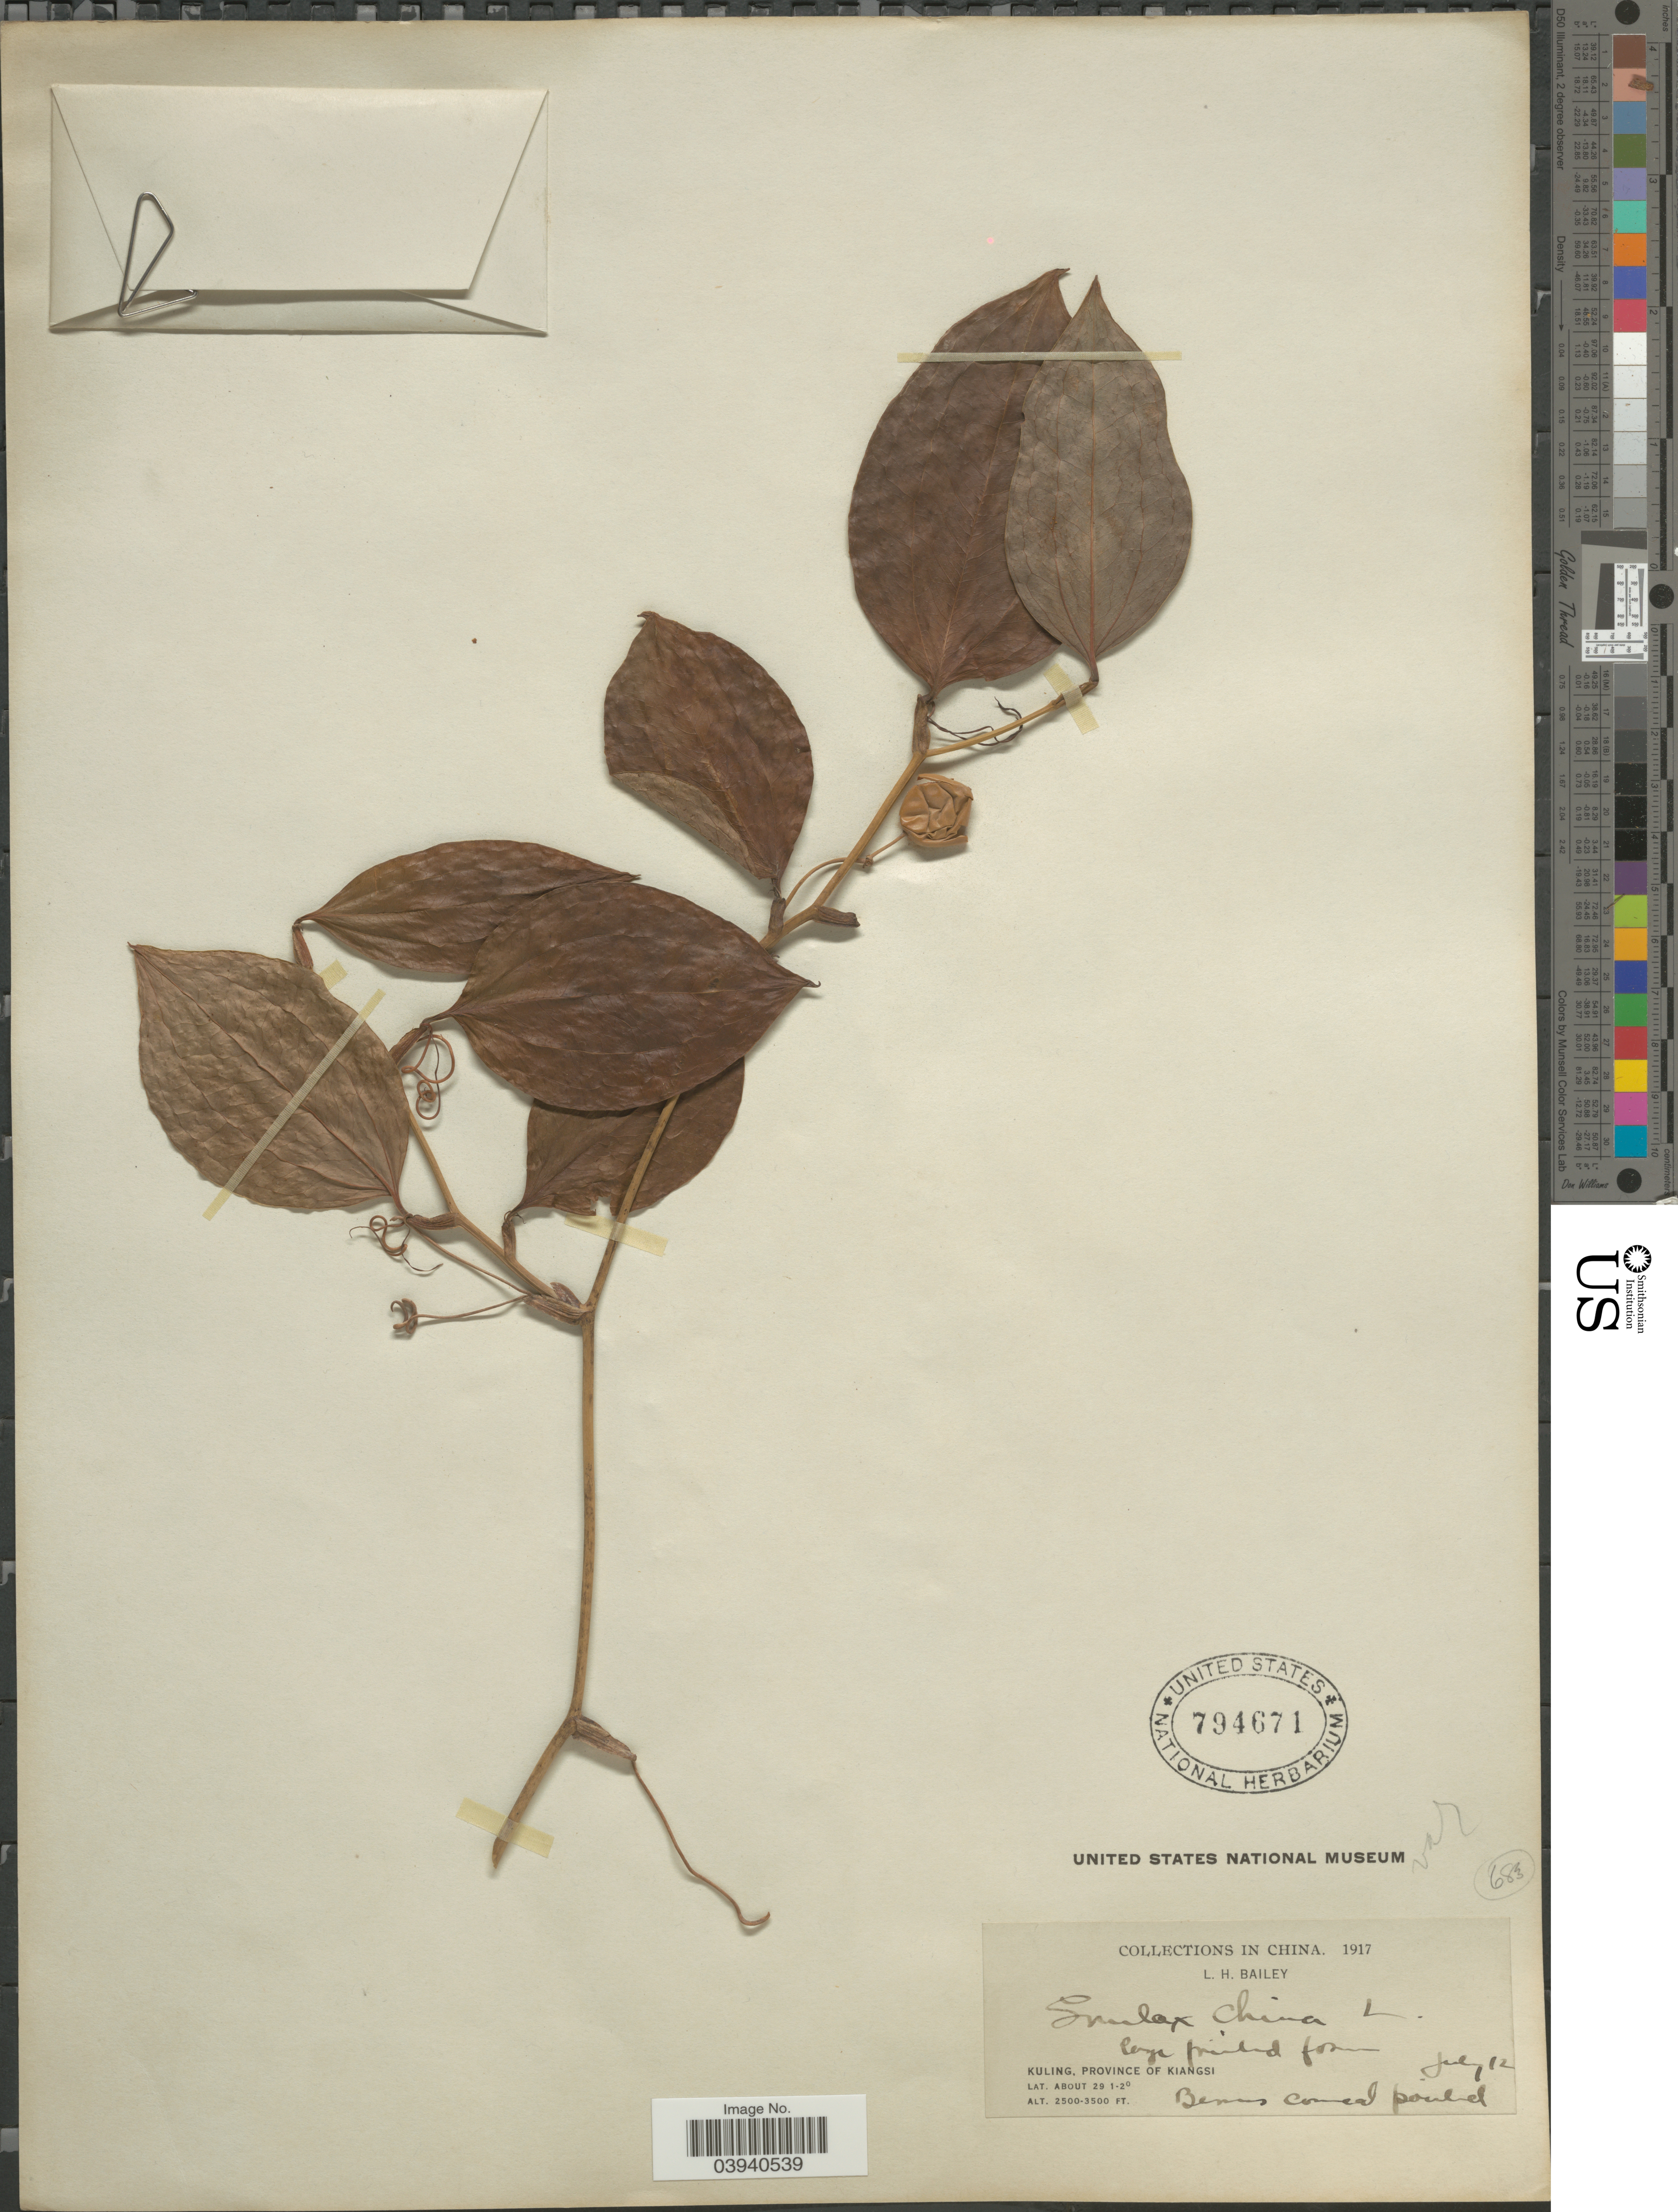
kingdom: Plantae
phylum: Tracheophyta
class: Liliopsida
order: Liliales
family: Smilacaceae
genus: Smilax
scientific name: Smilax china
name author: L.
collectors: L. H. Bailey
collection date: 1917-07-12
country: China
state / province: Jiangxi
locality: Kuling, Province of Kiangsi.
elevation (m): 762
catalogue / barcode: US 794671